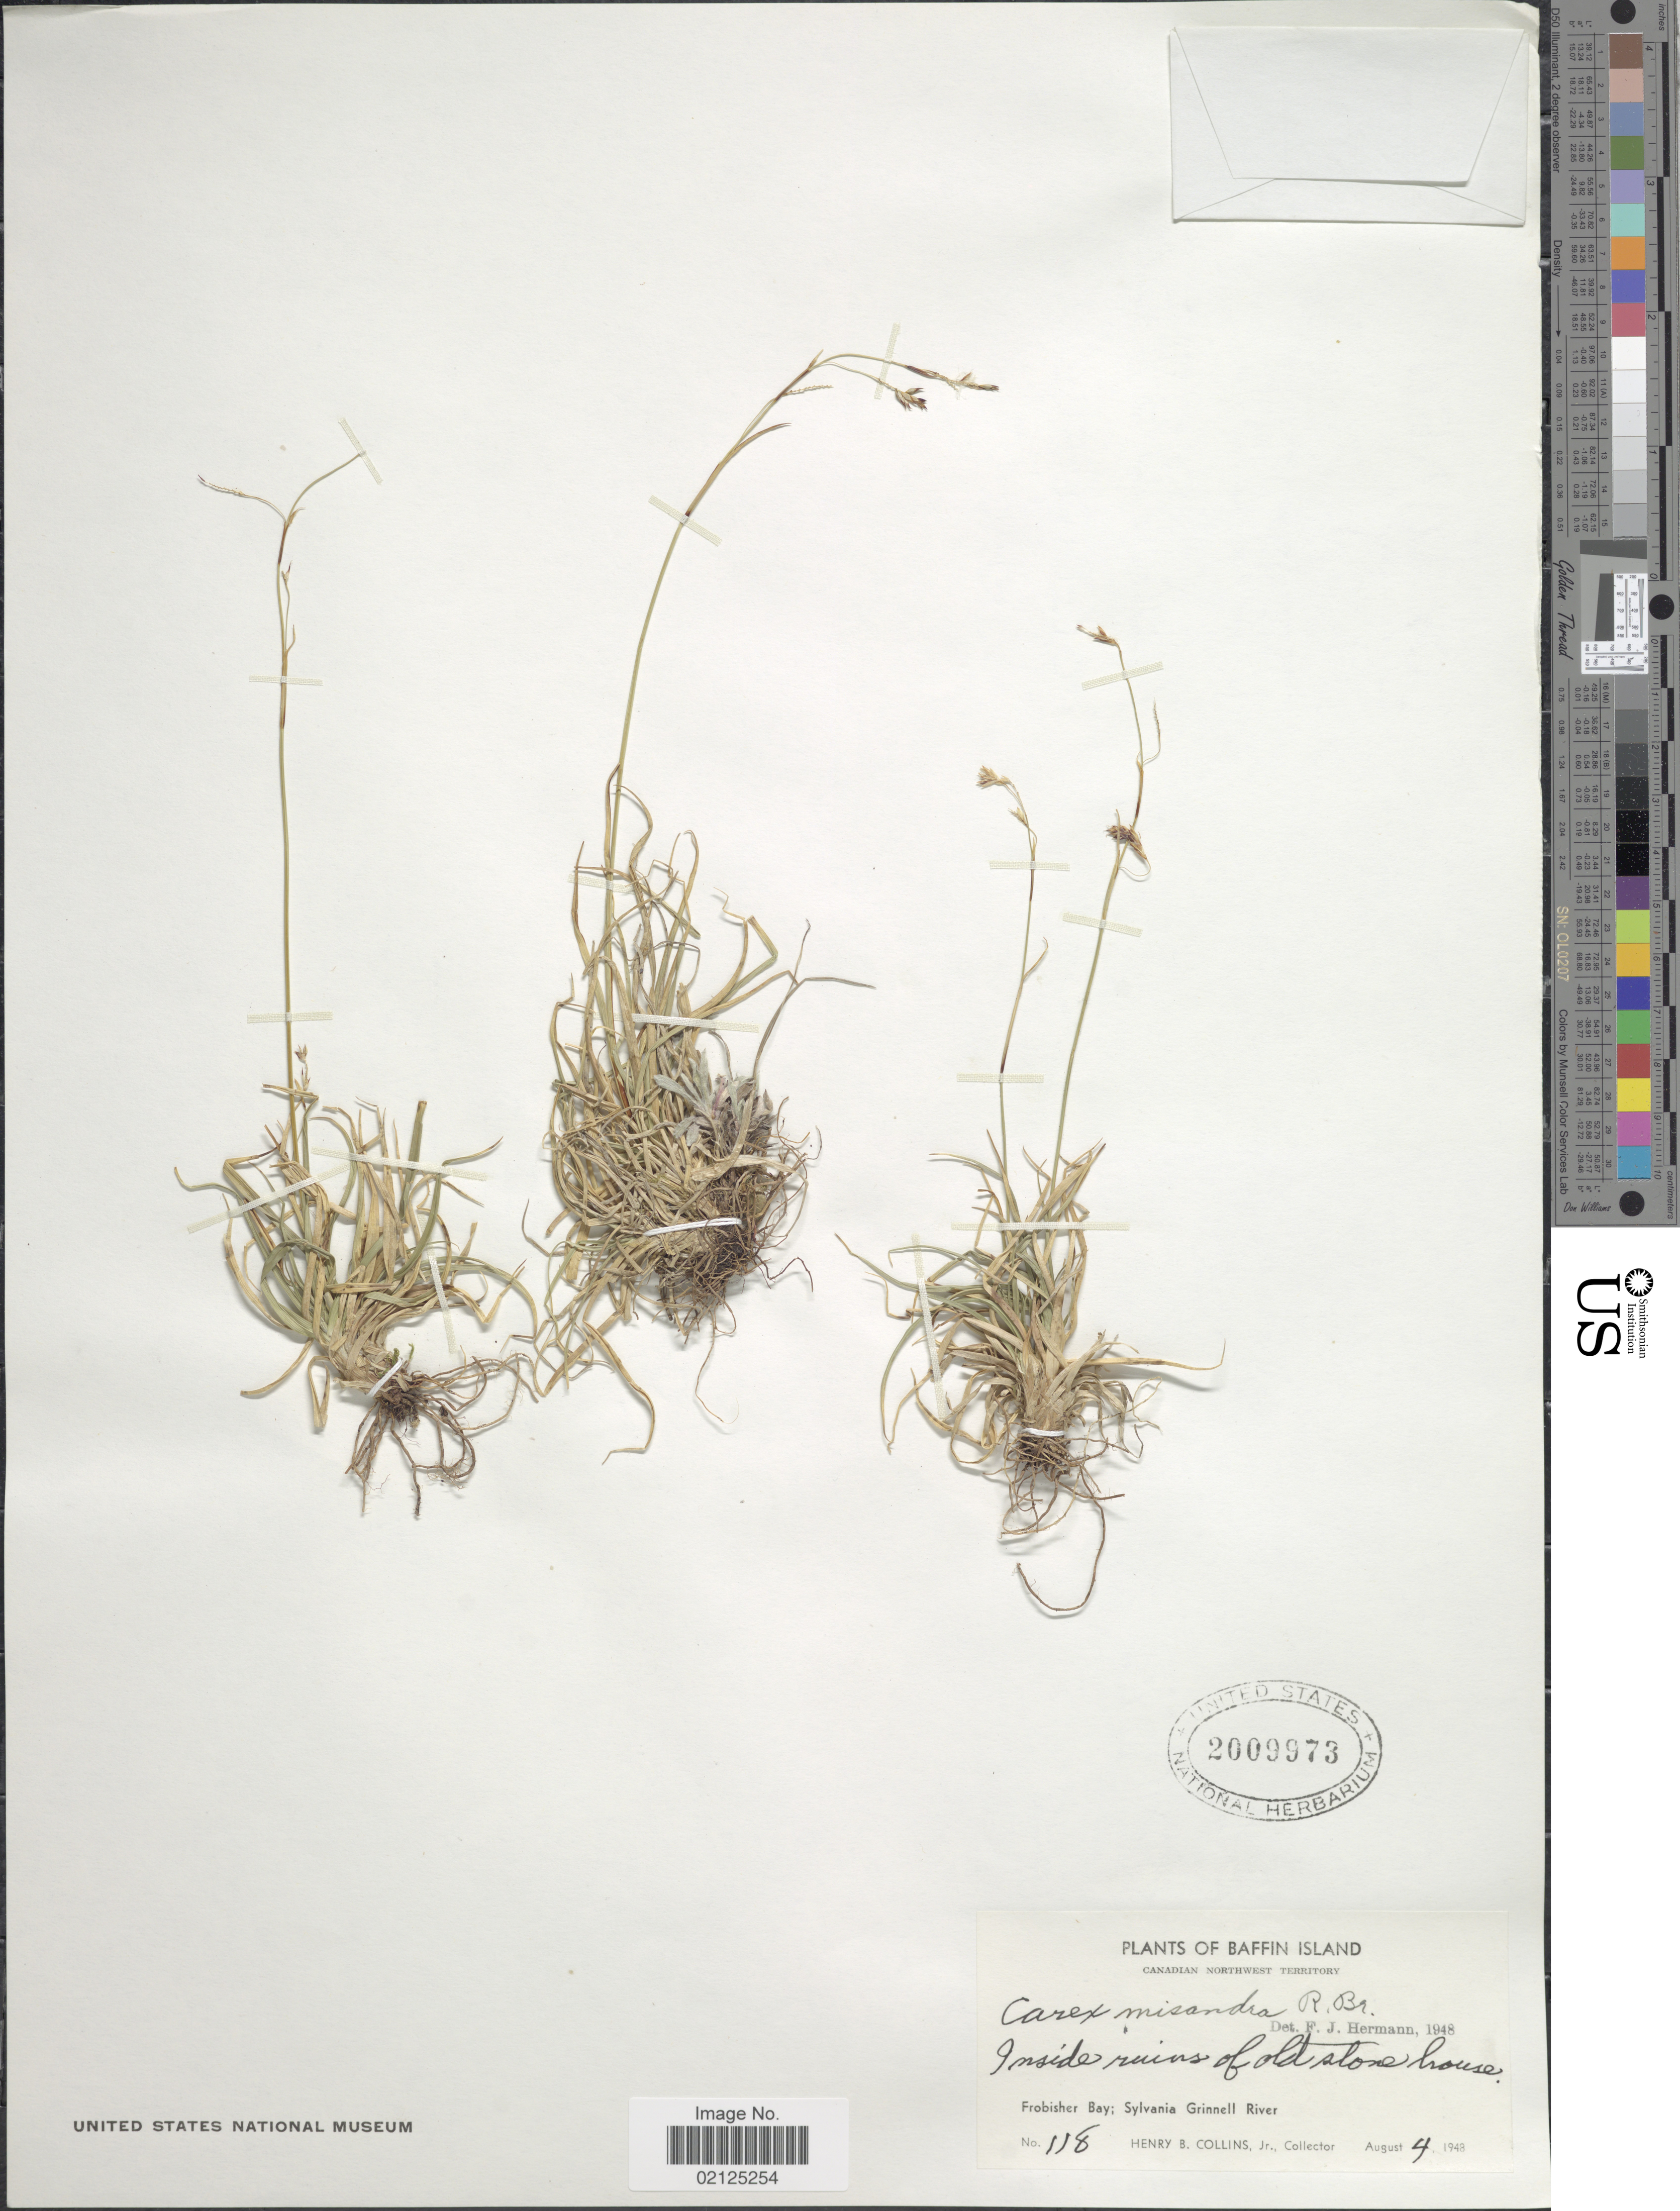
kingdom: Plantae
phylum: Tracheophyta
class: Liliopsida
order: Poales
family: Cyperaceae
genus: Carex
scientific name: Carex fuliginosa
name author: Schkuhr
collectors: H. Collins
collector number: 118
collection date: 1948-08-04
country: Canada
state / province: Nunavut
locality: Baffin Island, Canadian Northwest Territories, Inside ruins of old stone house, Frobisher Bay; Sylvania Grinnell River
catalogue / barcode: US 2009973